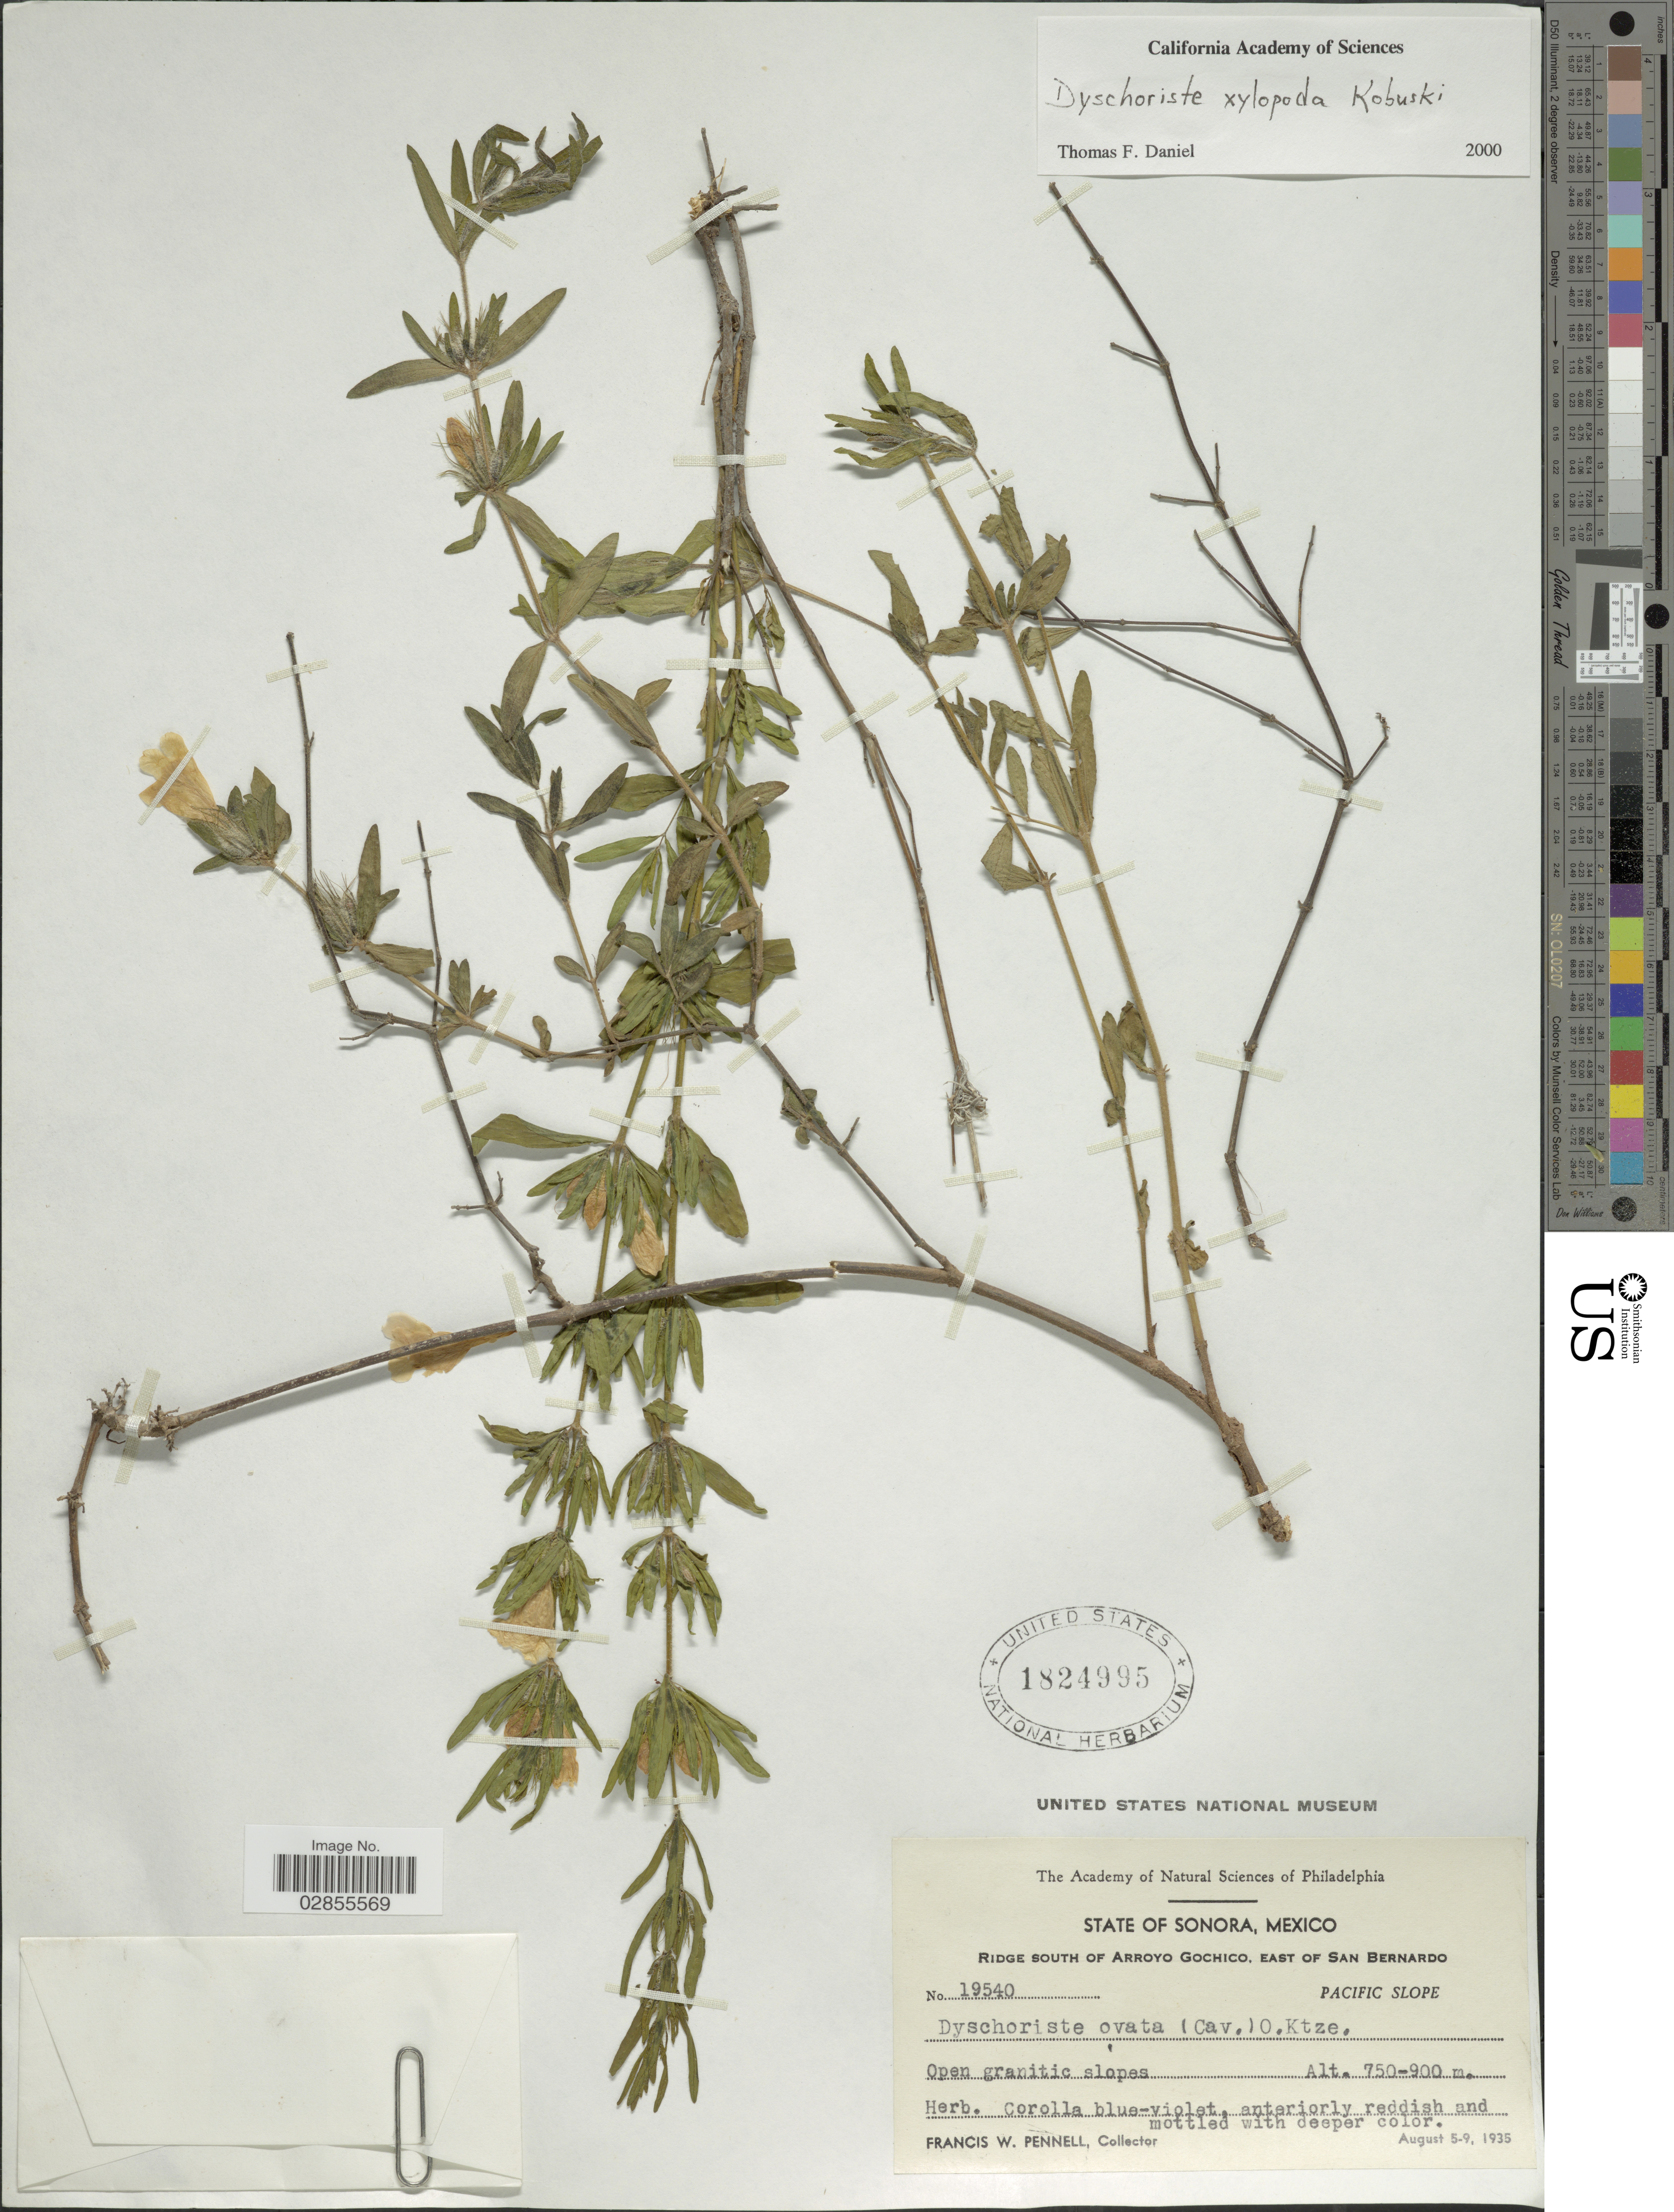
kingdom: Plantae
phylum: Tracheophyta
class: Magnoliopsida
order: Lamiales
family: Acanthaceae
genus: Dyschoriste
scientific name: Dyschoriste xylopoda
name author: Kobuski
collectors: F. W. Pennell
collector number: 19540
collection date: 1935-08-05/1935-08-09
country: Mexico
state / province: Sonora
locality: Ridge south of Arroyo Gochico, east of San Bernardo. Pacific Slope.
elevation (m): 750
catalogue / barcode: US 1824995